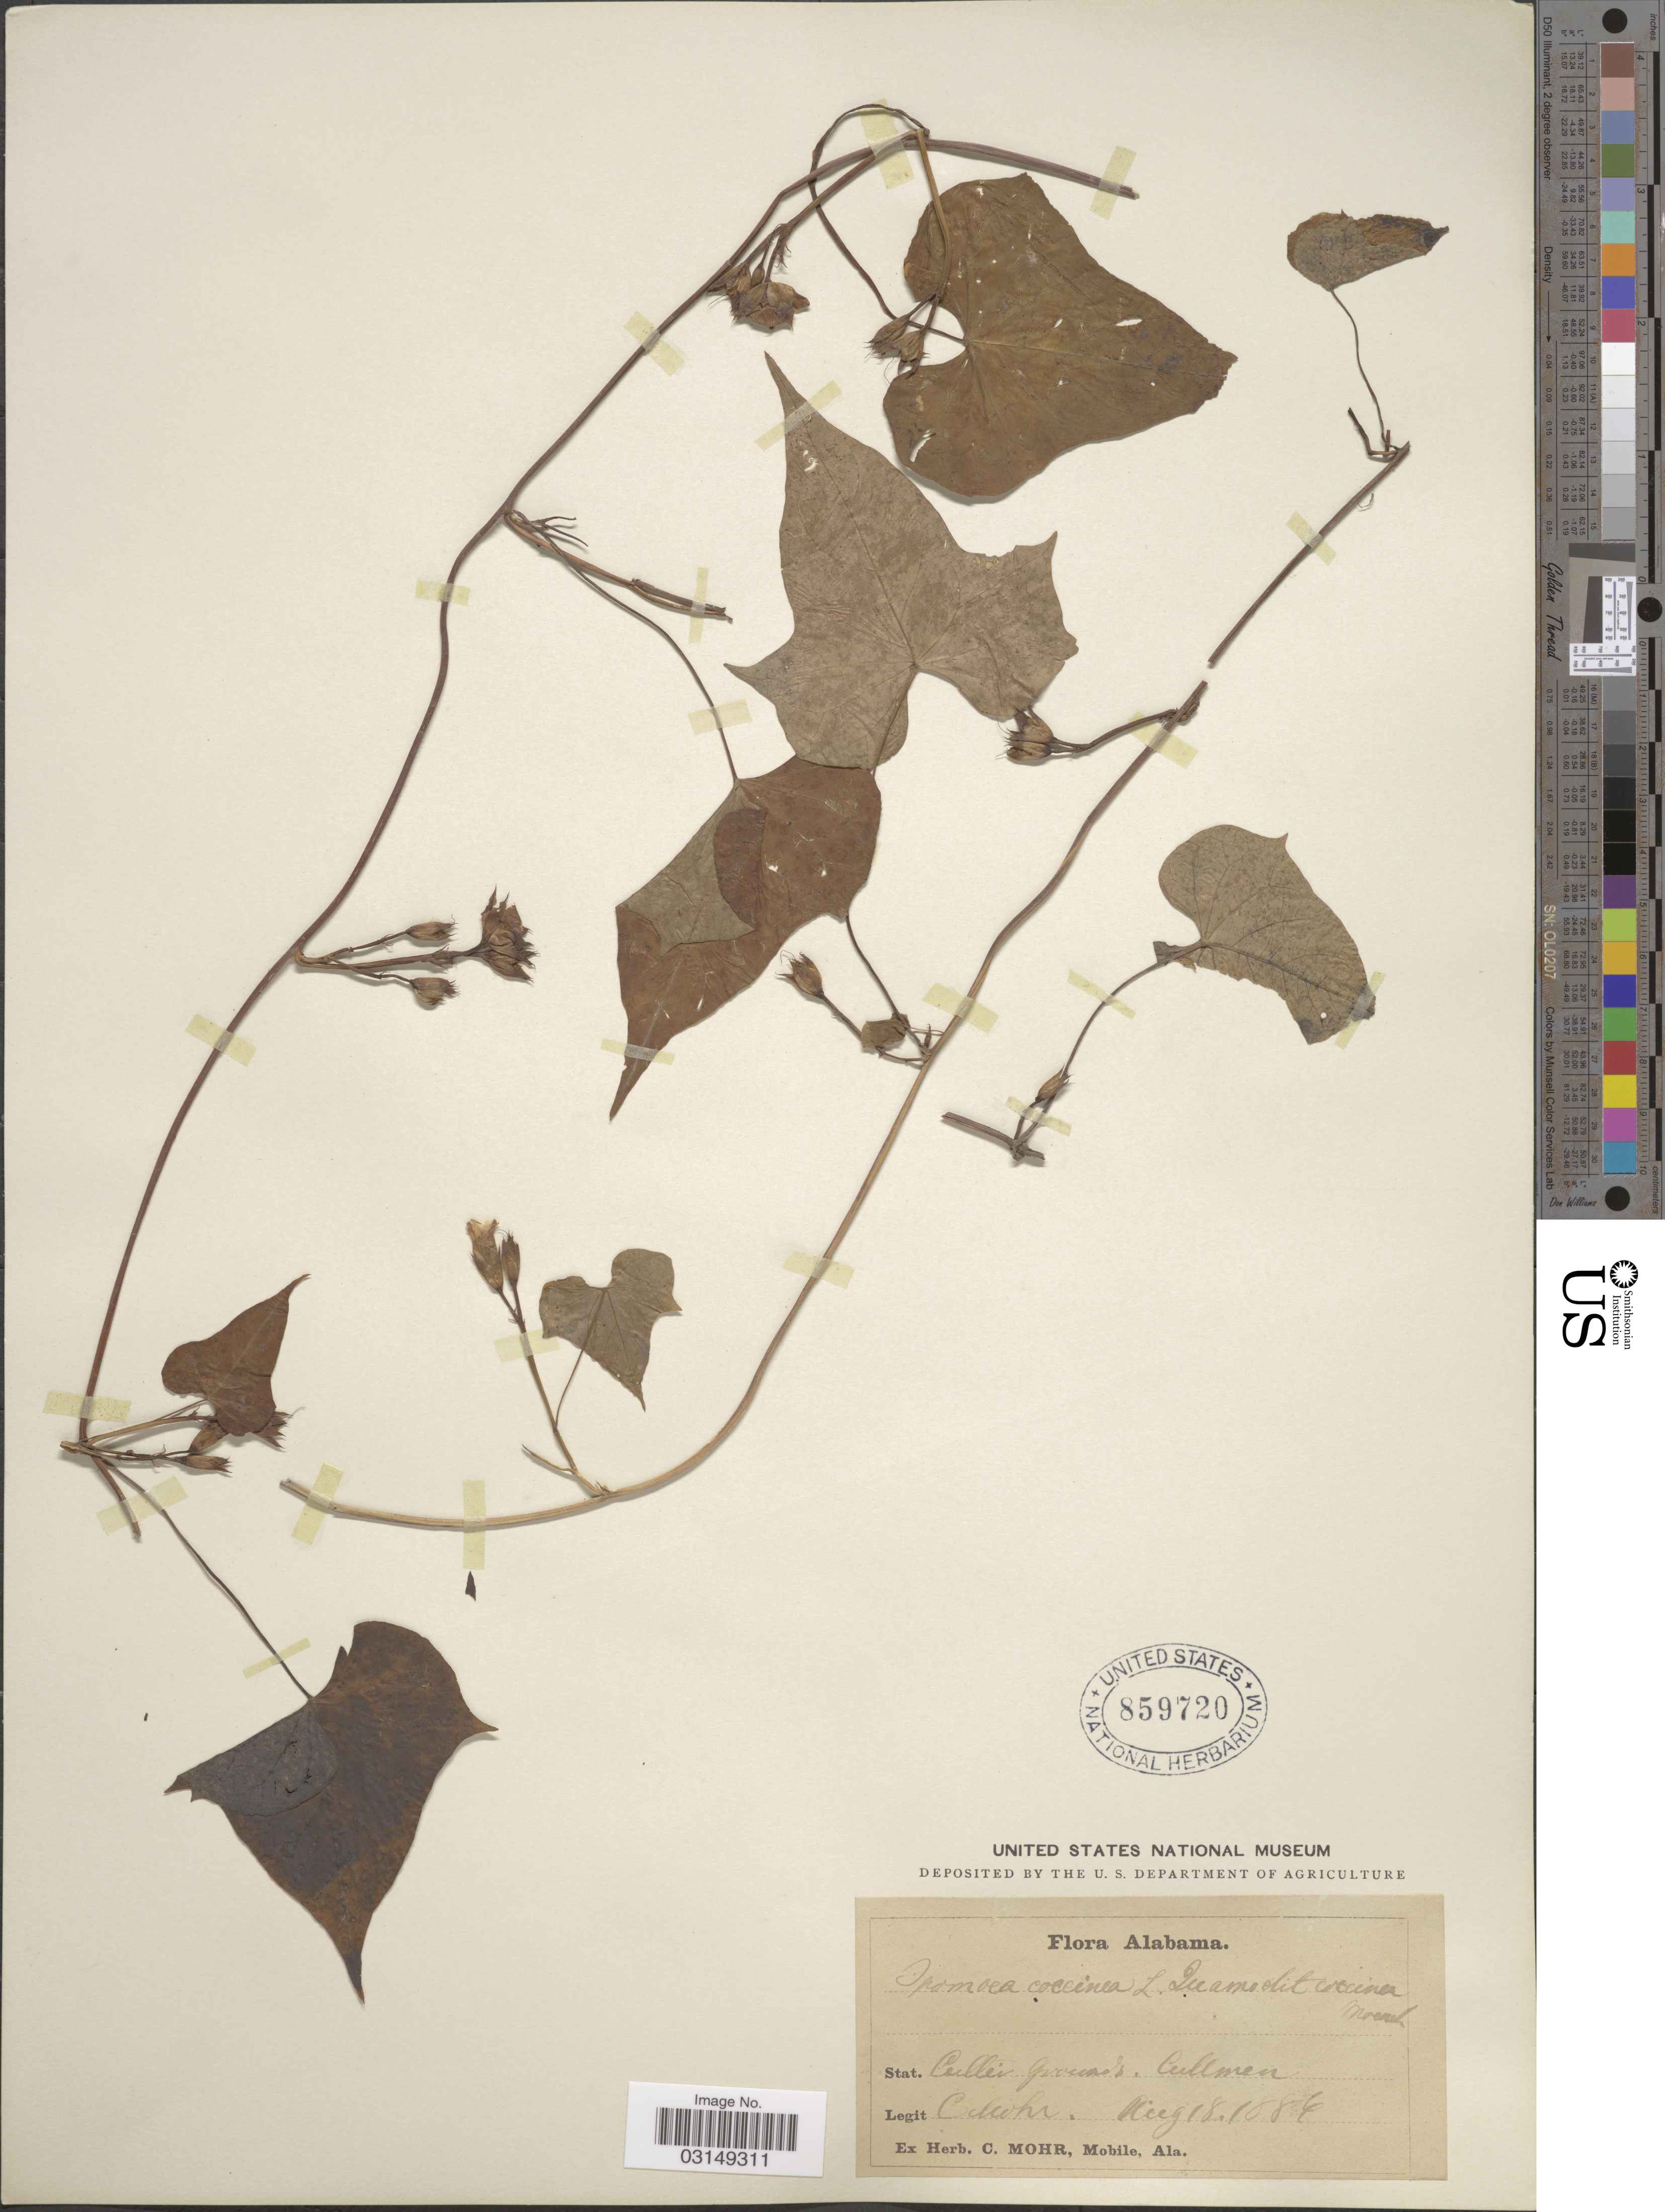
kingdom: Plantae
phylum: Tracheophyta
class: Magnoliopsida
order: Solanales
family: Convolvulaceae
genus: Ipomoea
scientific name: Ipomoea trichocarpa var. trichocarpa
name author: Elliott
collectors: C. Mohr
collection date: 1886-08-18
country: United States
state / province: Alabama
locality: Stat. Cultiv grounds. Cullman.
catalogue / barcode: US 859720